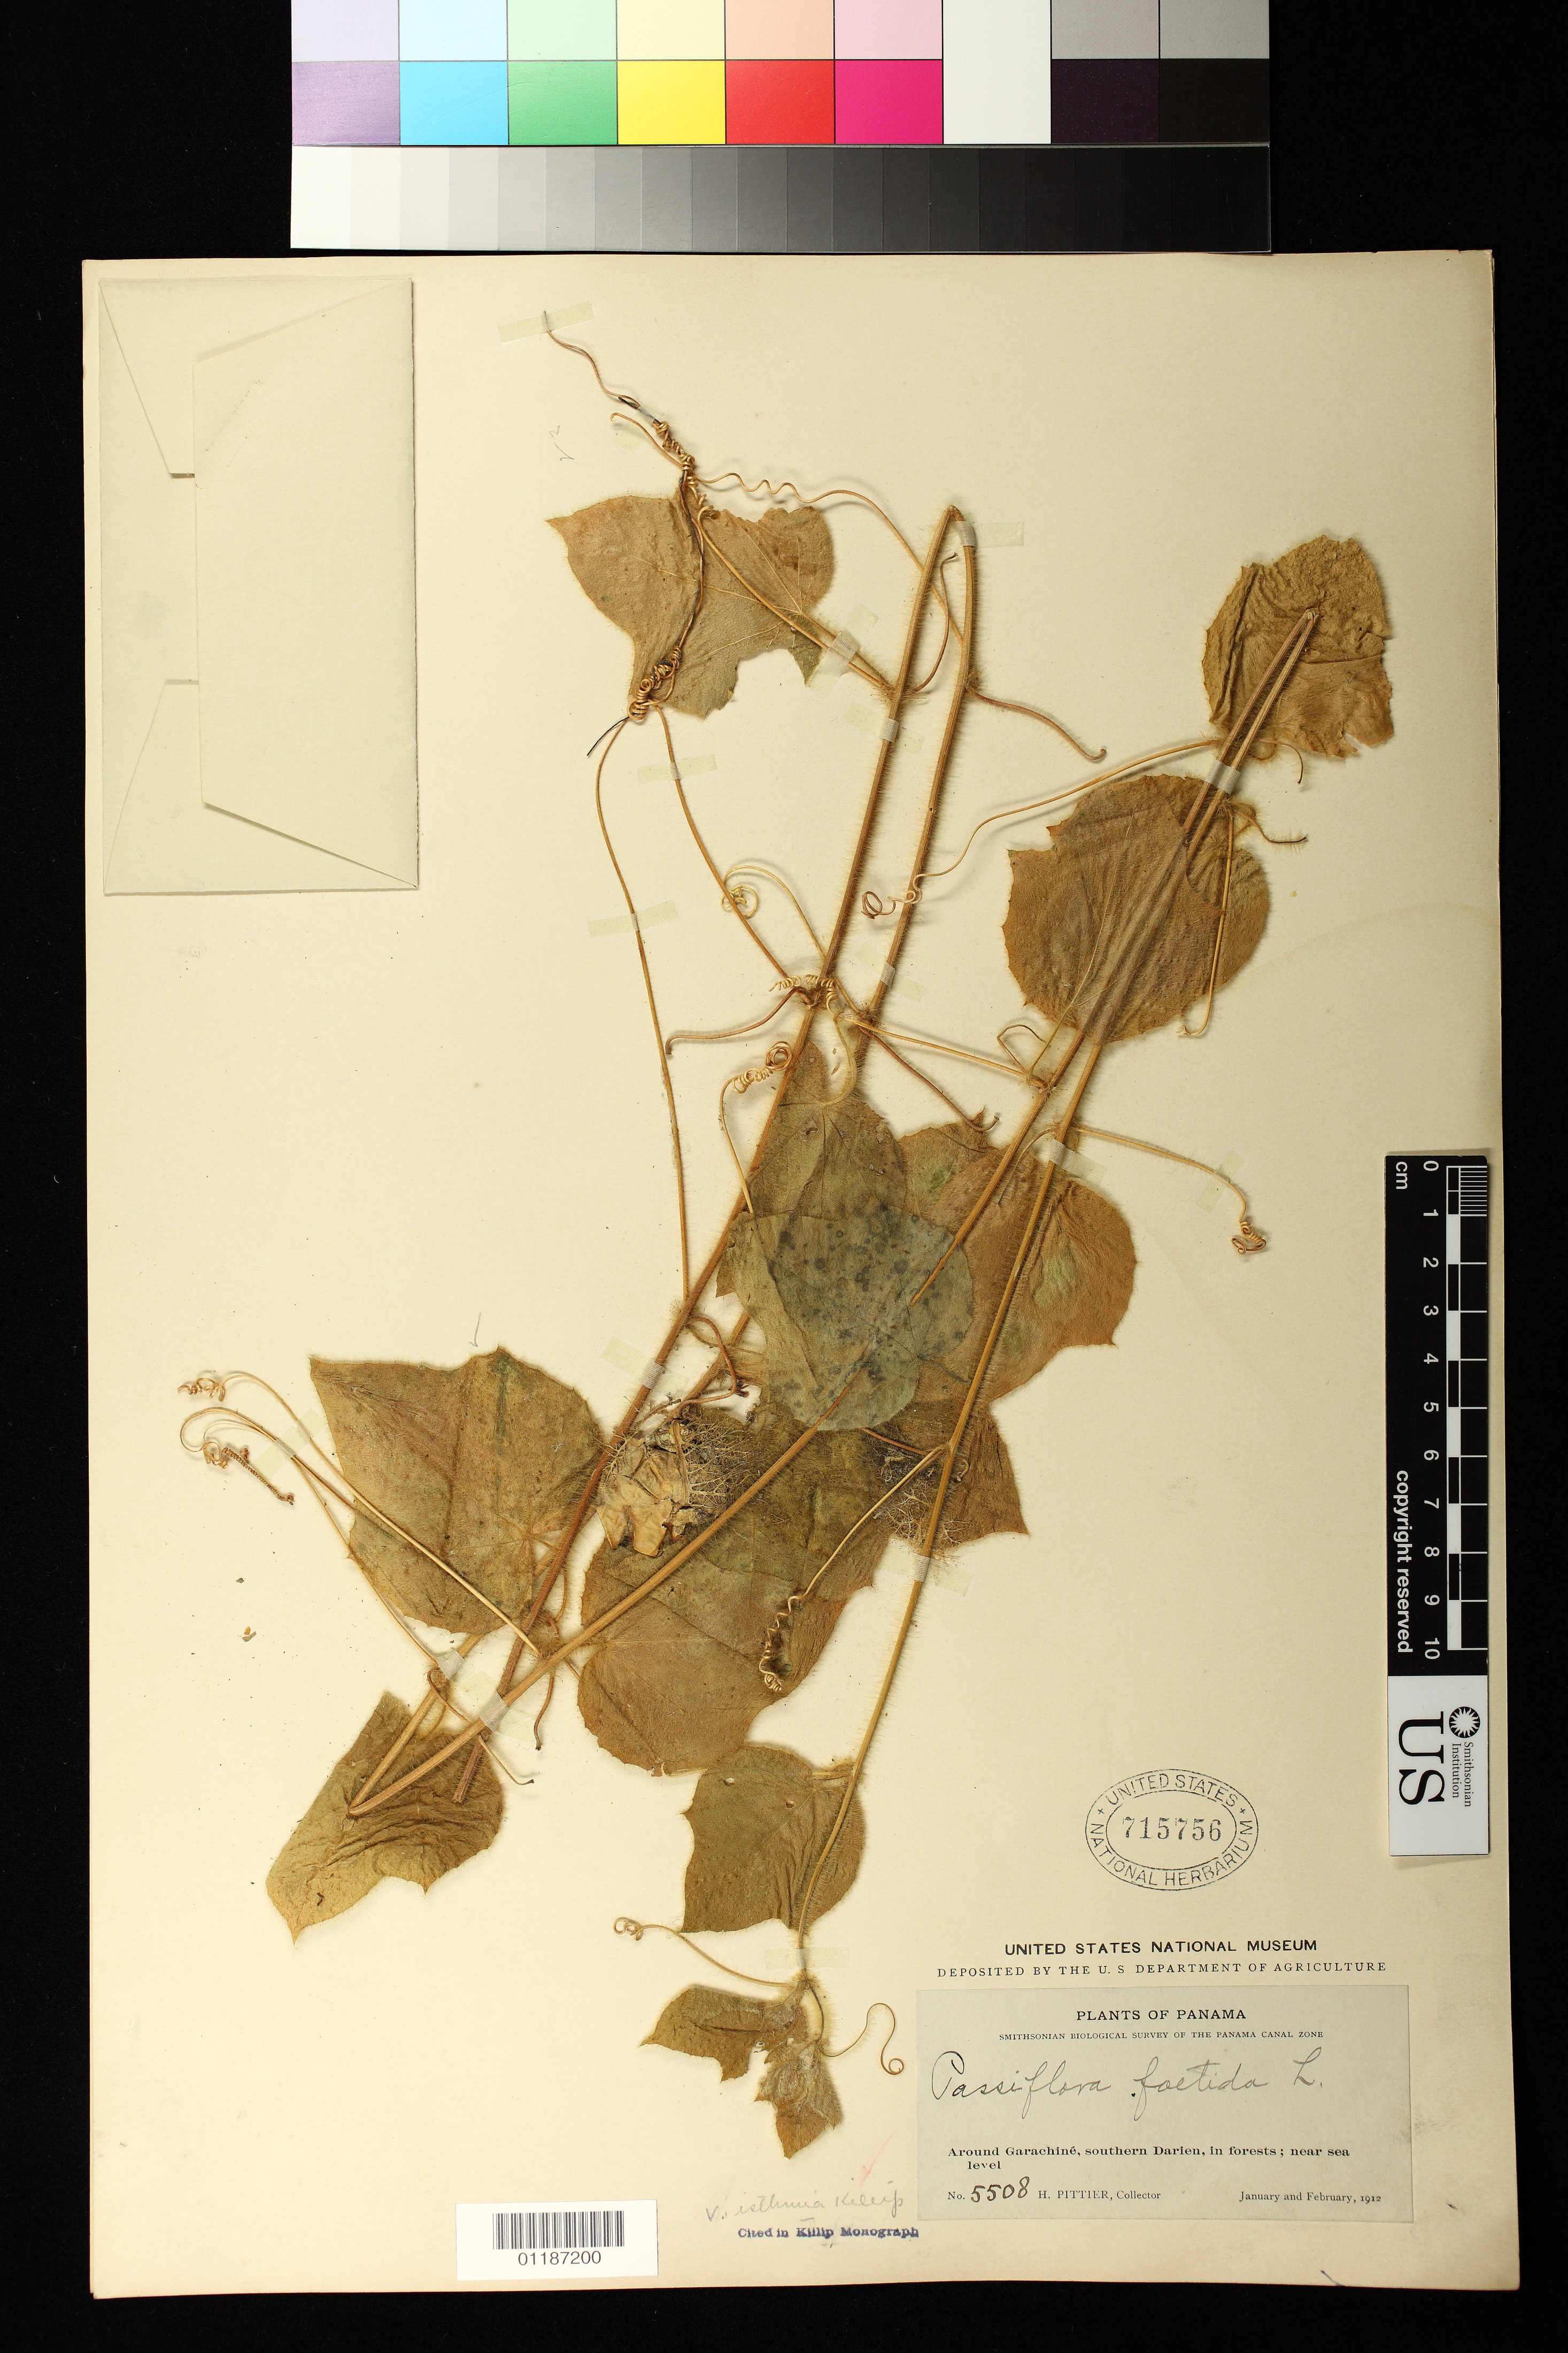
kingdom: Plantae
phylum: Tracheophyta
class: Magnoliopsida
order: Malpighiales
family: Passifloraceae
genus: Passiflora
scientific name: Passiflora foetida var. isthmia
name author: Killip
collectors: H. F. Pittier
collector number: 5508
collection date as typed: Jan 1912 to -- Feb 1912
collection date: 1912-01/1912-02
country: Panama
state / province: Darién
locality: Around Garachine, southern Darien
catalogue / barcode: US 715756